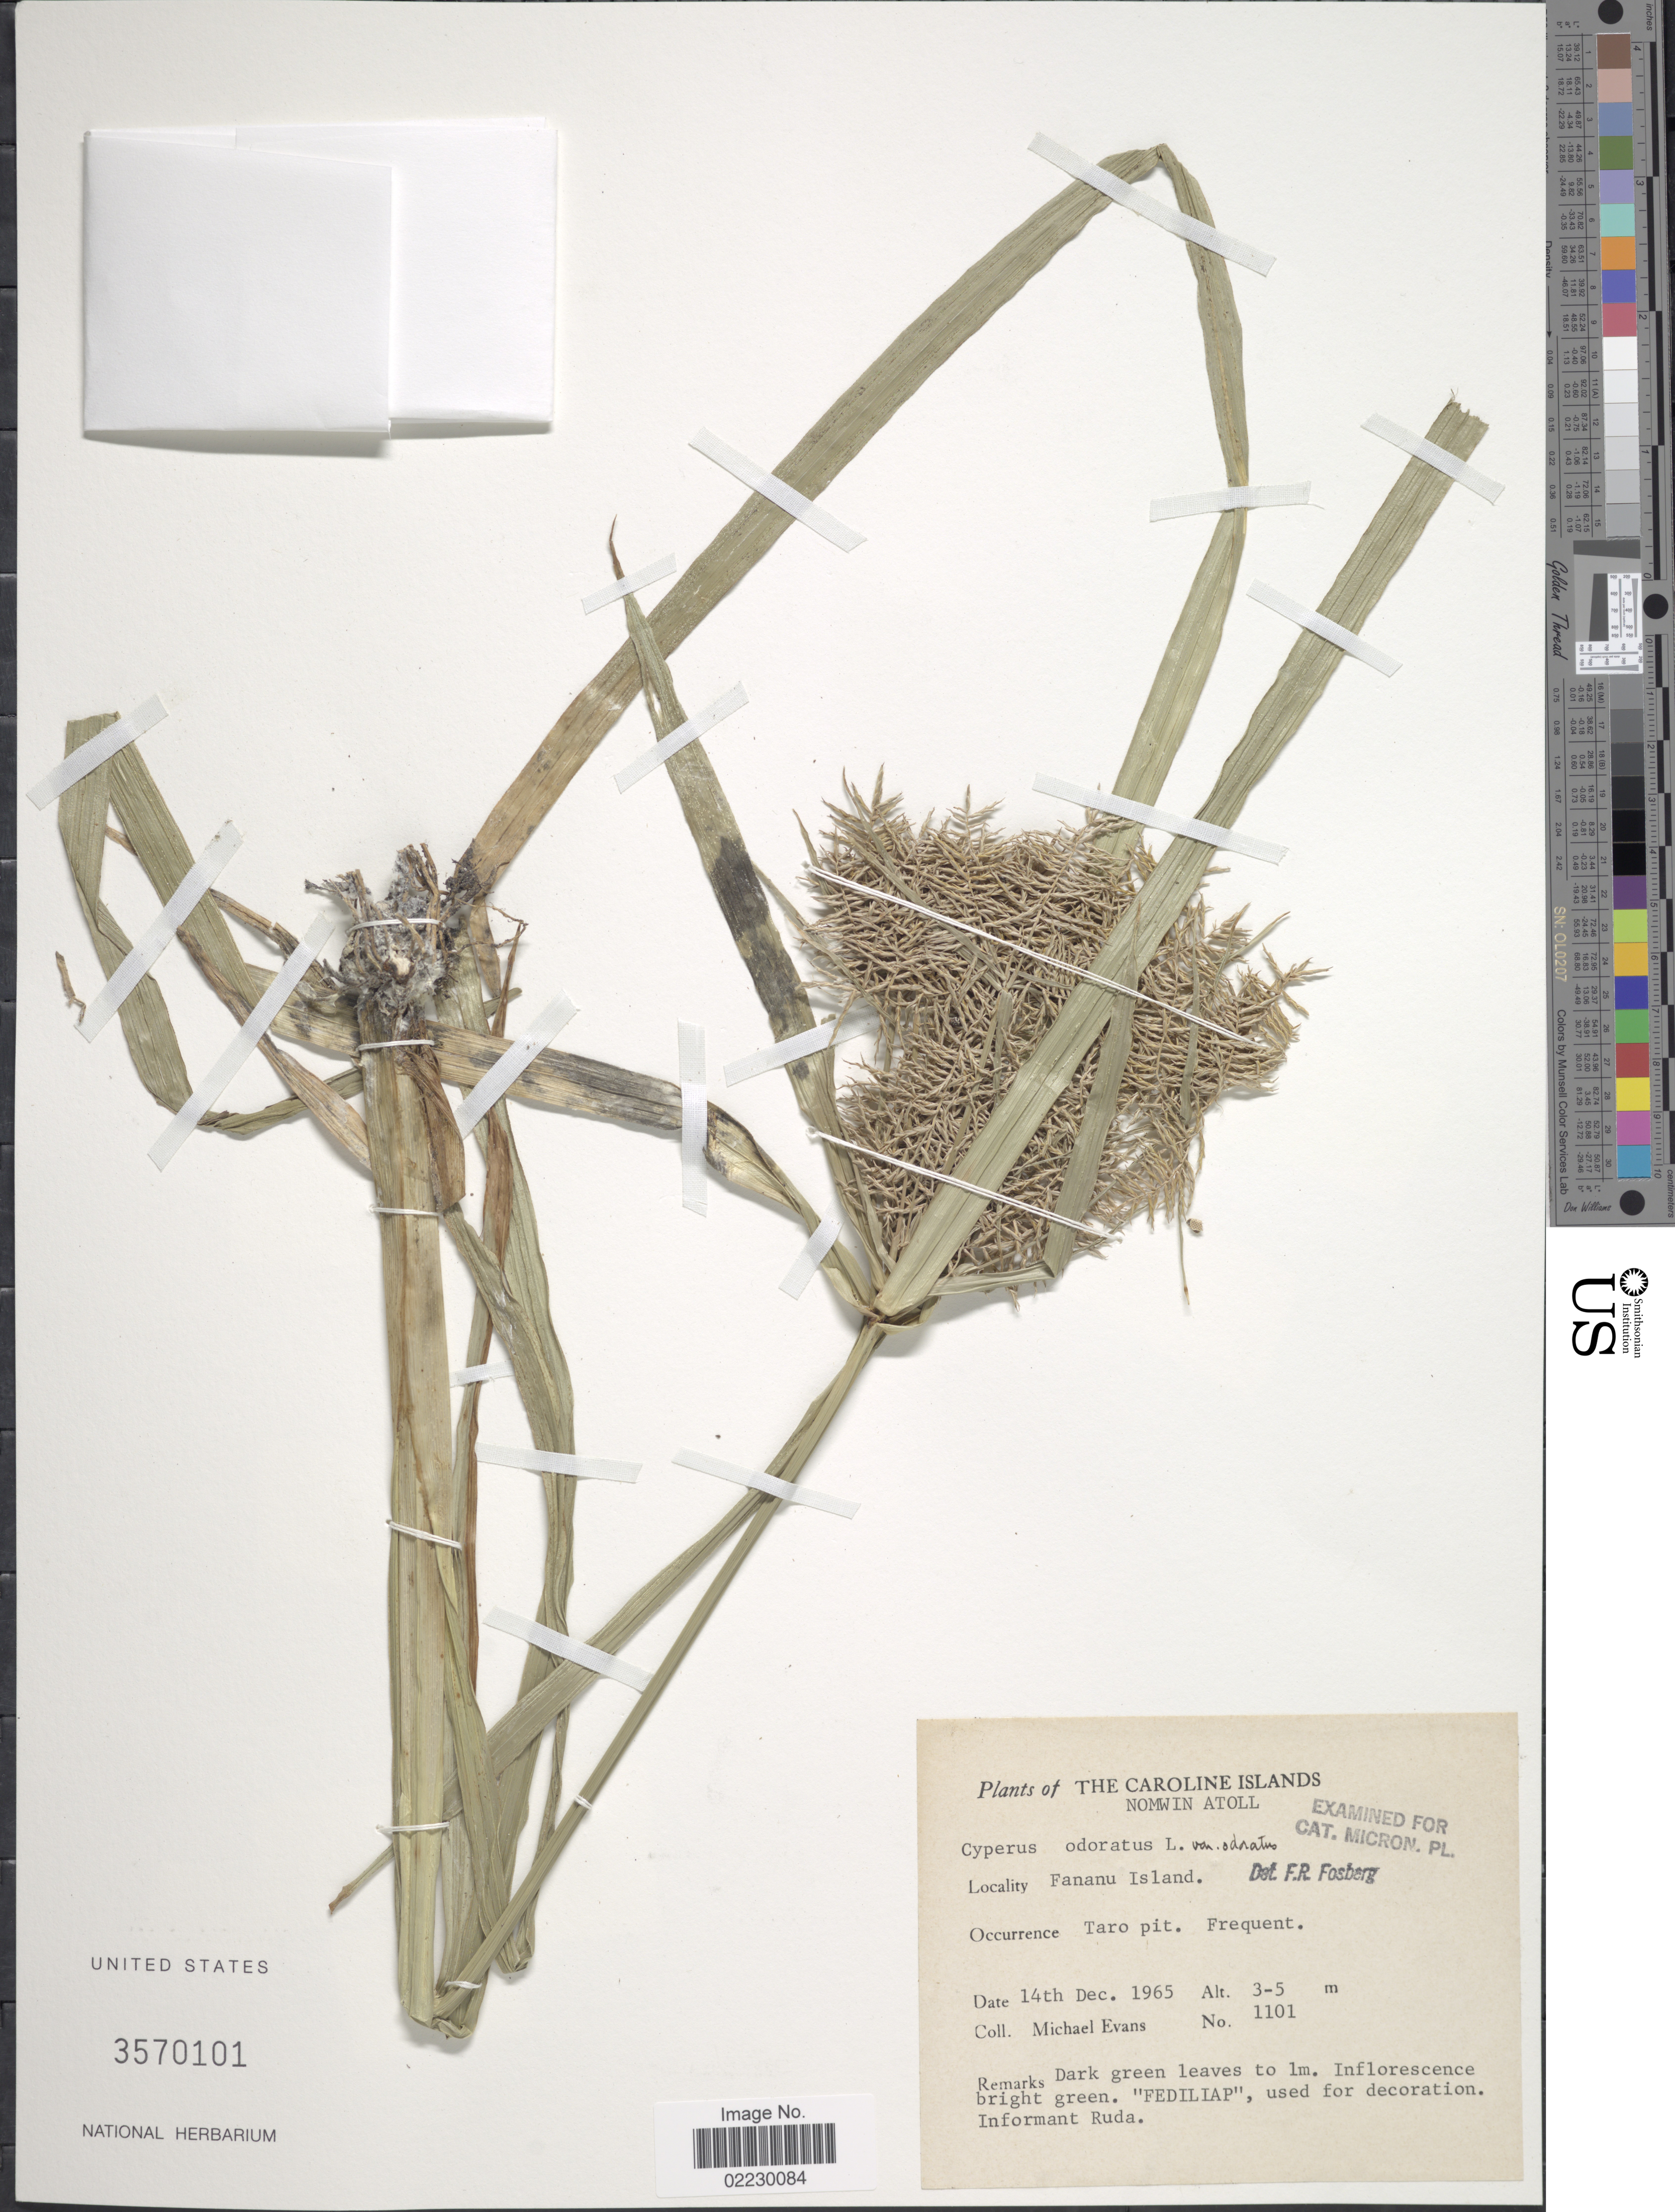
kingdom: Plantae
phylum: Tracheophyta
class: Liliopsida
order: Poales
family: Cyperaceae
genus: Cyperus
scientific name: Cyperus odoratus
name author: L.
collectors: M. Evans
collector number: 1101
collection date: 1965-12-14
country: Micronesia, Federated States of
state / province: Truk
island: Nomwin Atoll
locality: The Caroline Islands, Nomwin Atoll, Fananu Island, Taro pit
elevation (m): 3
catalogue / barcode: US 3570101